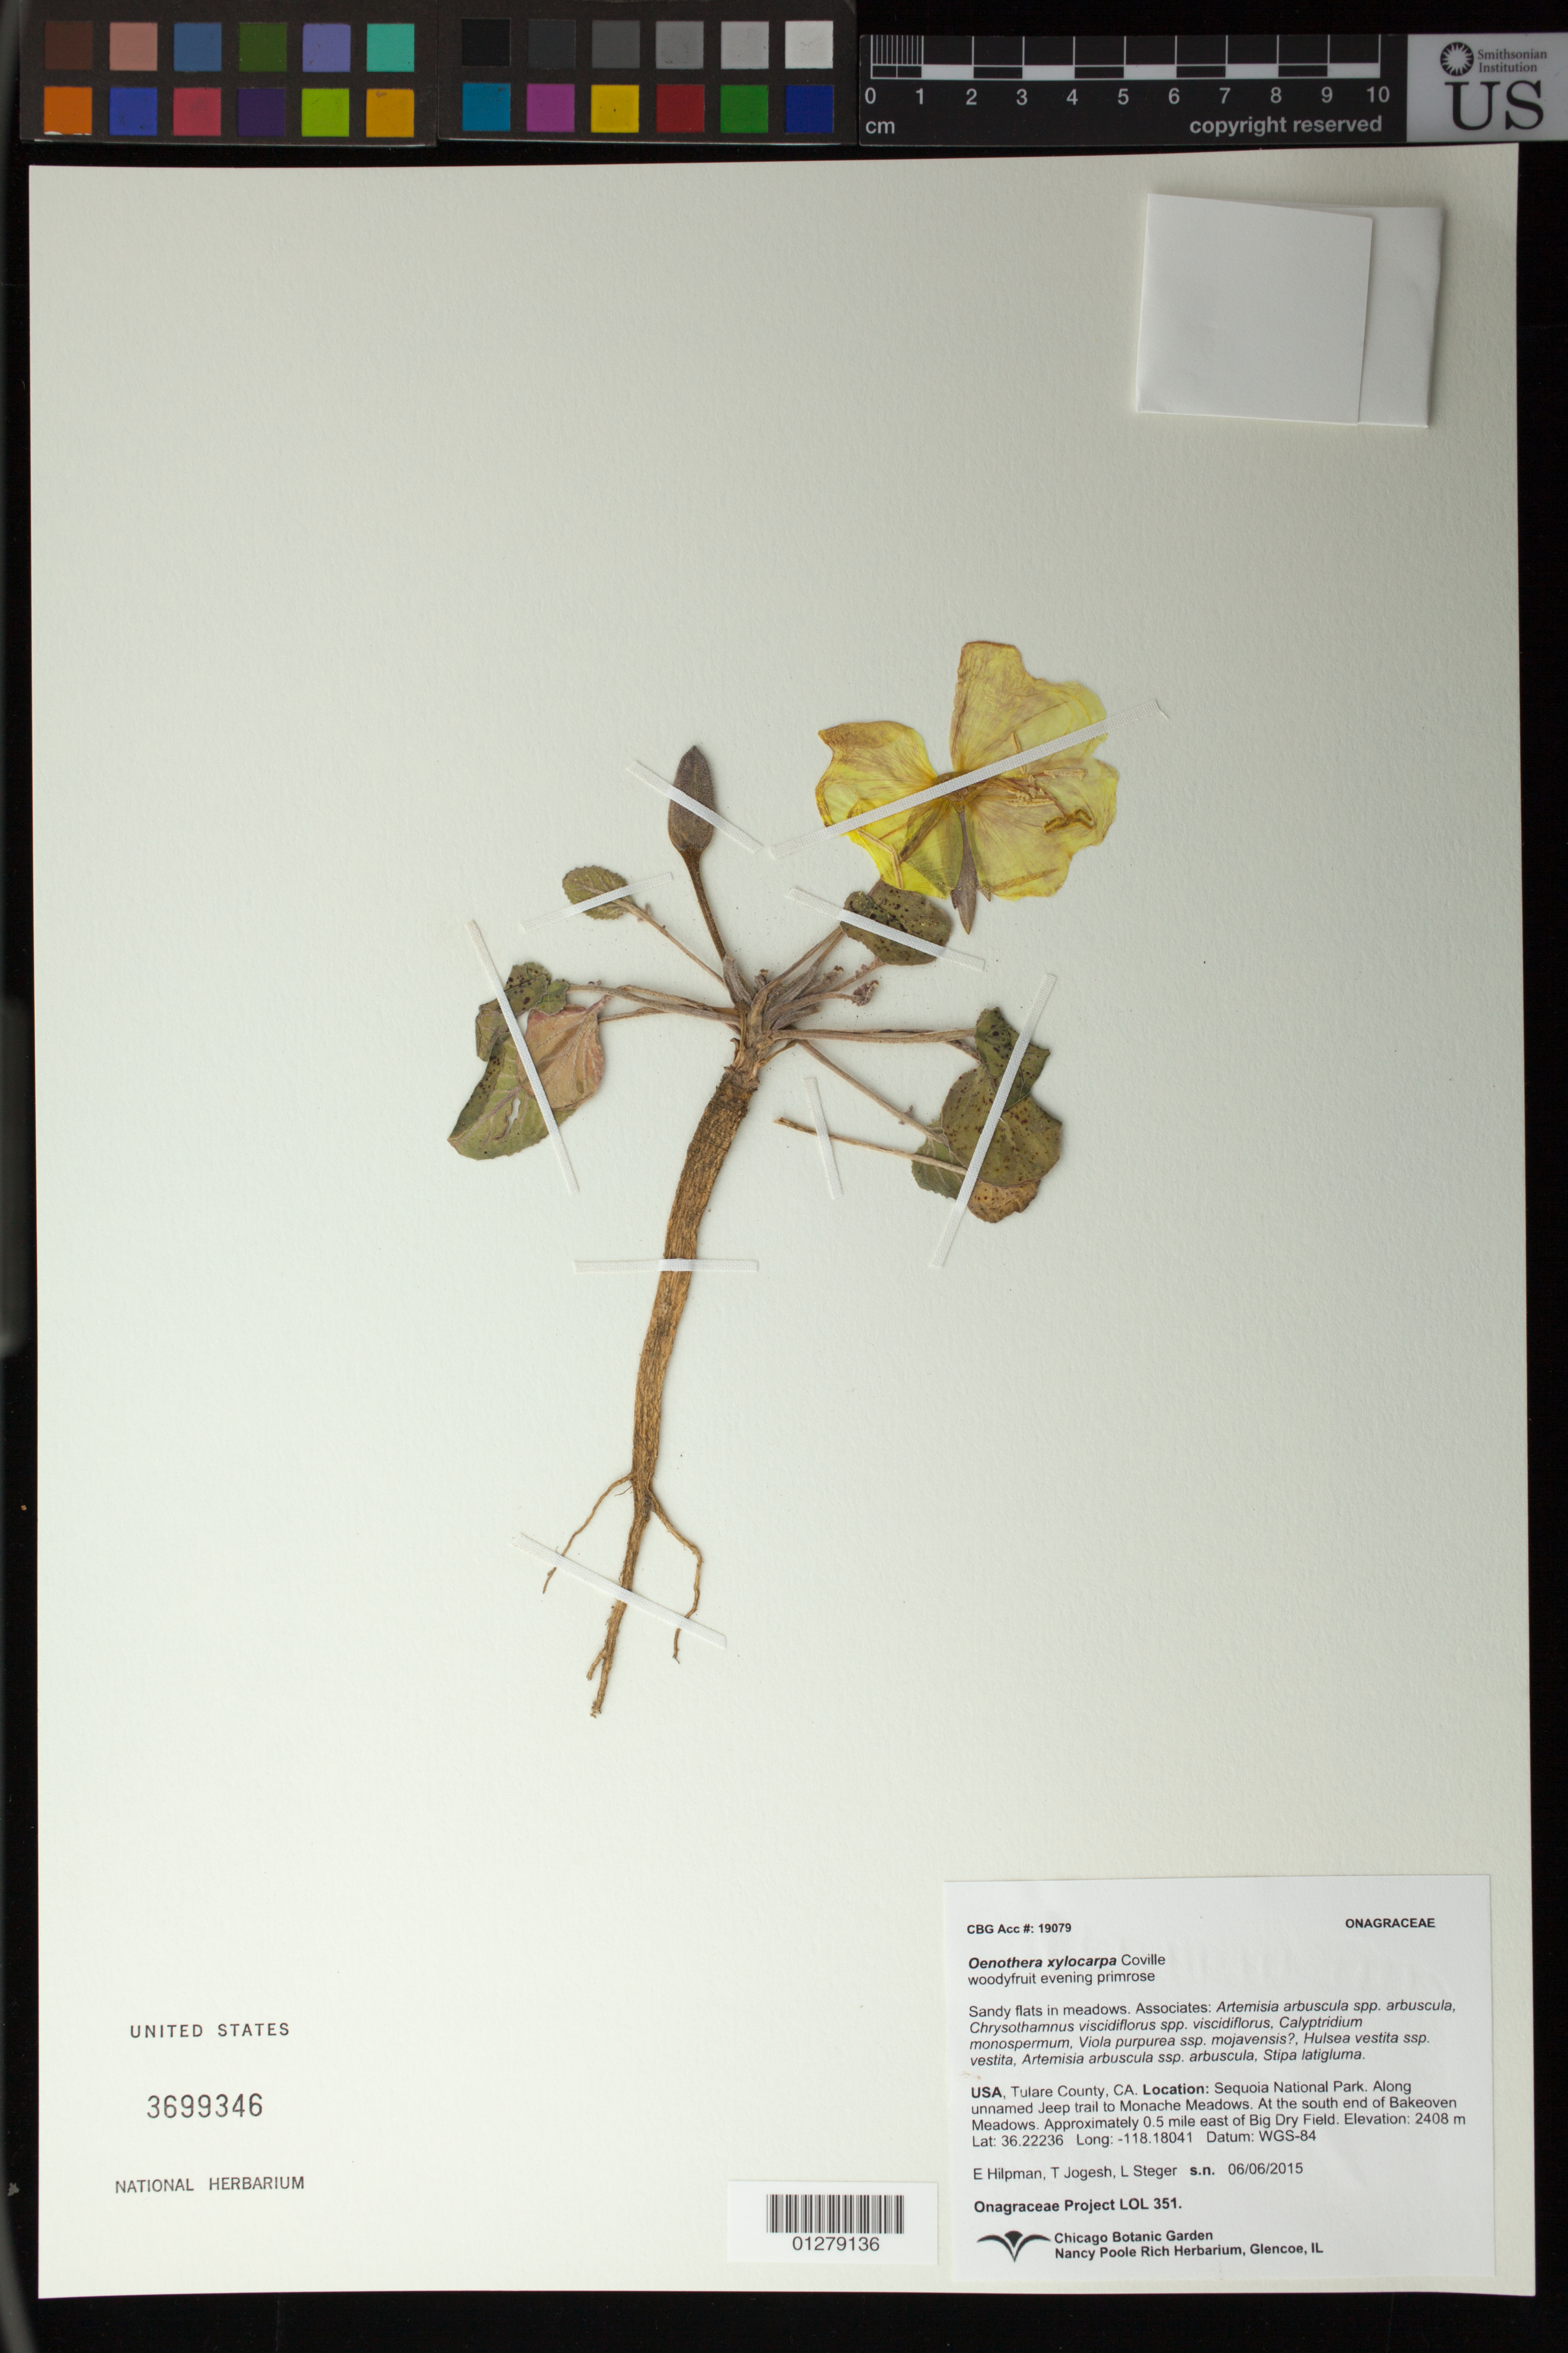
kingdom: Plantae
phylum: Tracheophyta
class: Magnoliopsida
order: Myrtales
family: Onagraceae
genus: Oenothera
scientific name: Oenothera xylocarpa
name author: Coville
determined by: Wagner, W. L., (BOT), Smithsonian Institution - National Museum of Natural History (UNITED STATES)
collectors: E. Hilpman, L. Steger & T. Jojesh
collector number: LOL 351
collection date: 2015-06-05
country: United States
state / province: California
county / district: Tulare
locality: Along unnamed Jeep trail to Monache Meadows. At the south end of Bakeoven Meadows. Approximately 0.5 mile east of Big Dry Field.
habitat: Sandy flats in meadows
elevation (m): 2408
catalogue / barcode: US 3699346